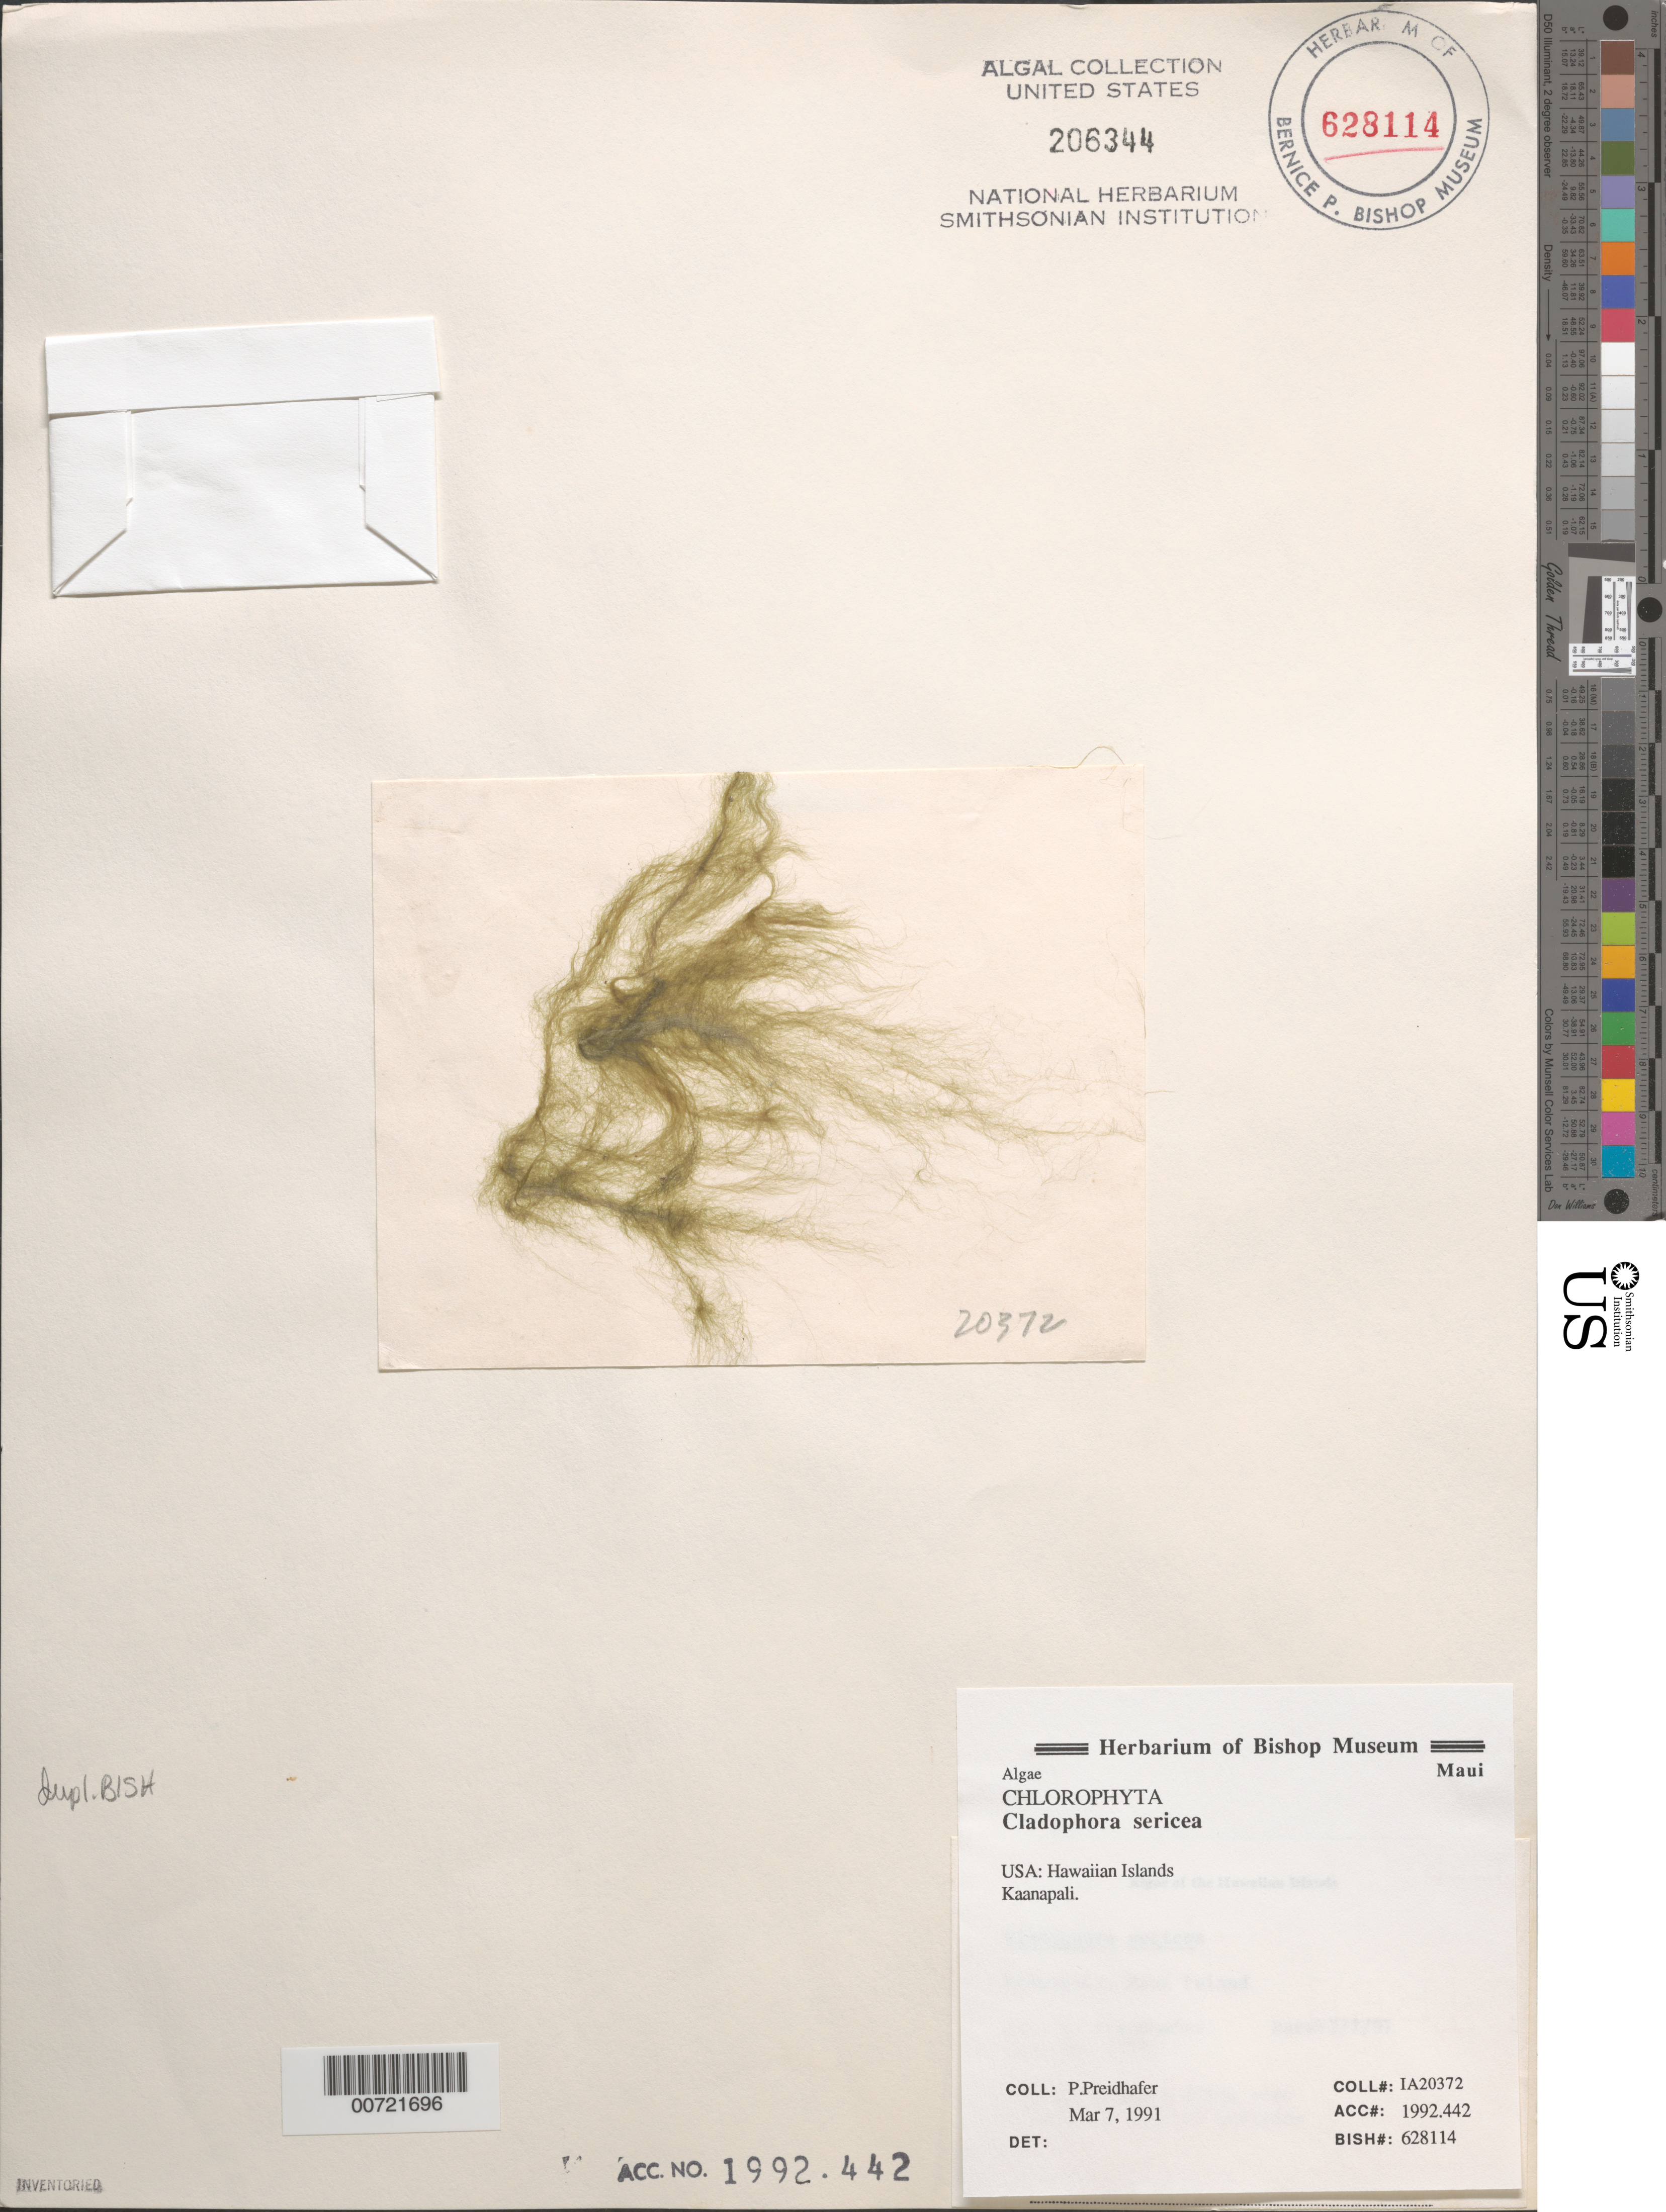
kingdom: Plantae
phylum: Chlorophyta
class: Ulvophyceae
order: Cladophorales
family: Cladophoraceae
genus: Cladophora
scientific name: Cladophora sericea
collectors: P. Preidhafer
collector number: IAA 20372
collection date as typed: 07 Mar 1991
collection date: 1991-03-07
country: United States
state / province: Hawaii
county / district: Maui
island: Maui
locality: Ka'anapali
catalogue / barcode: US 206344